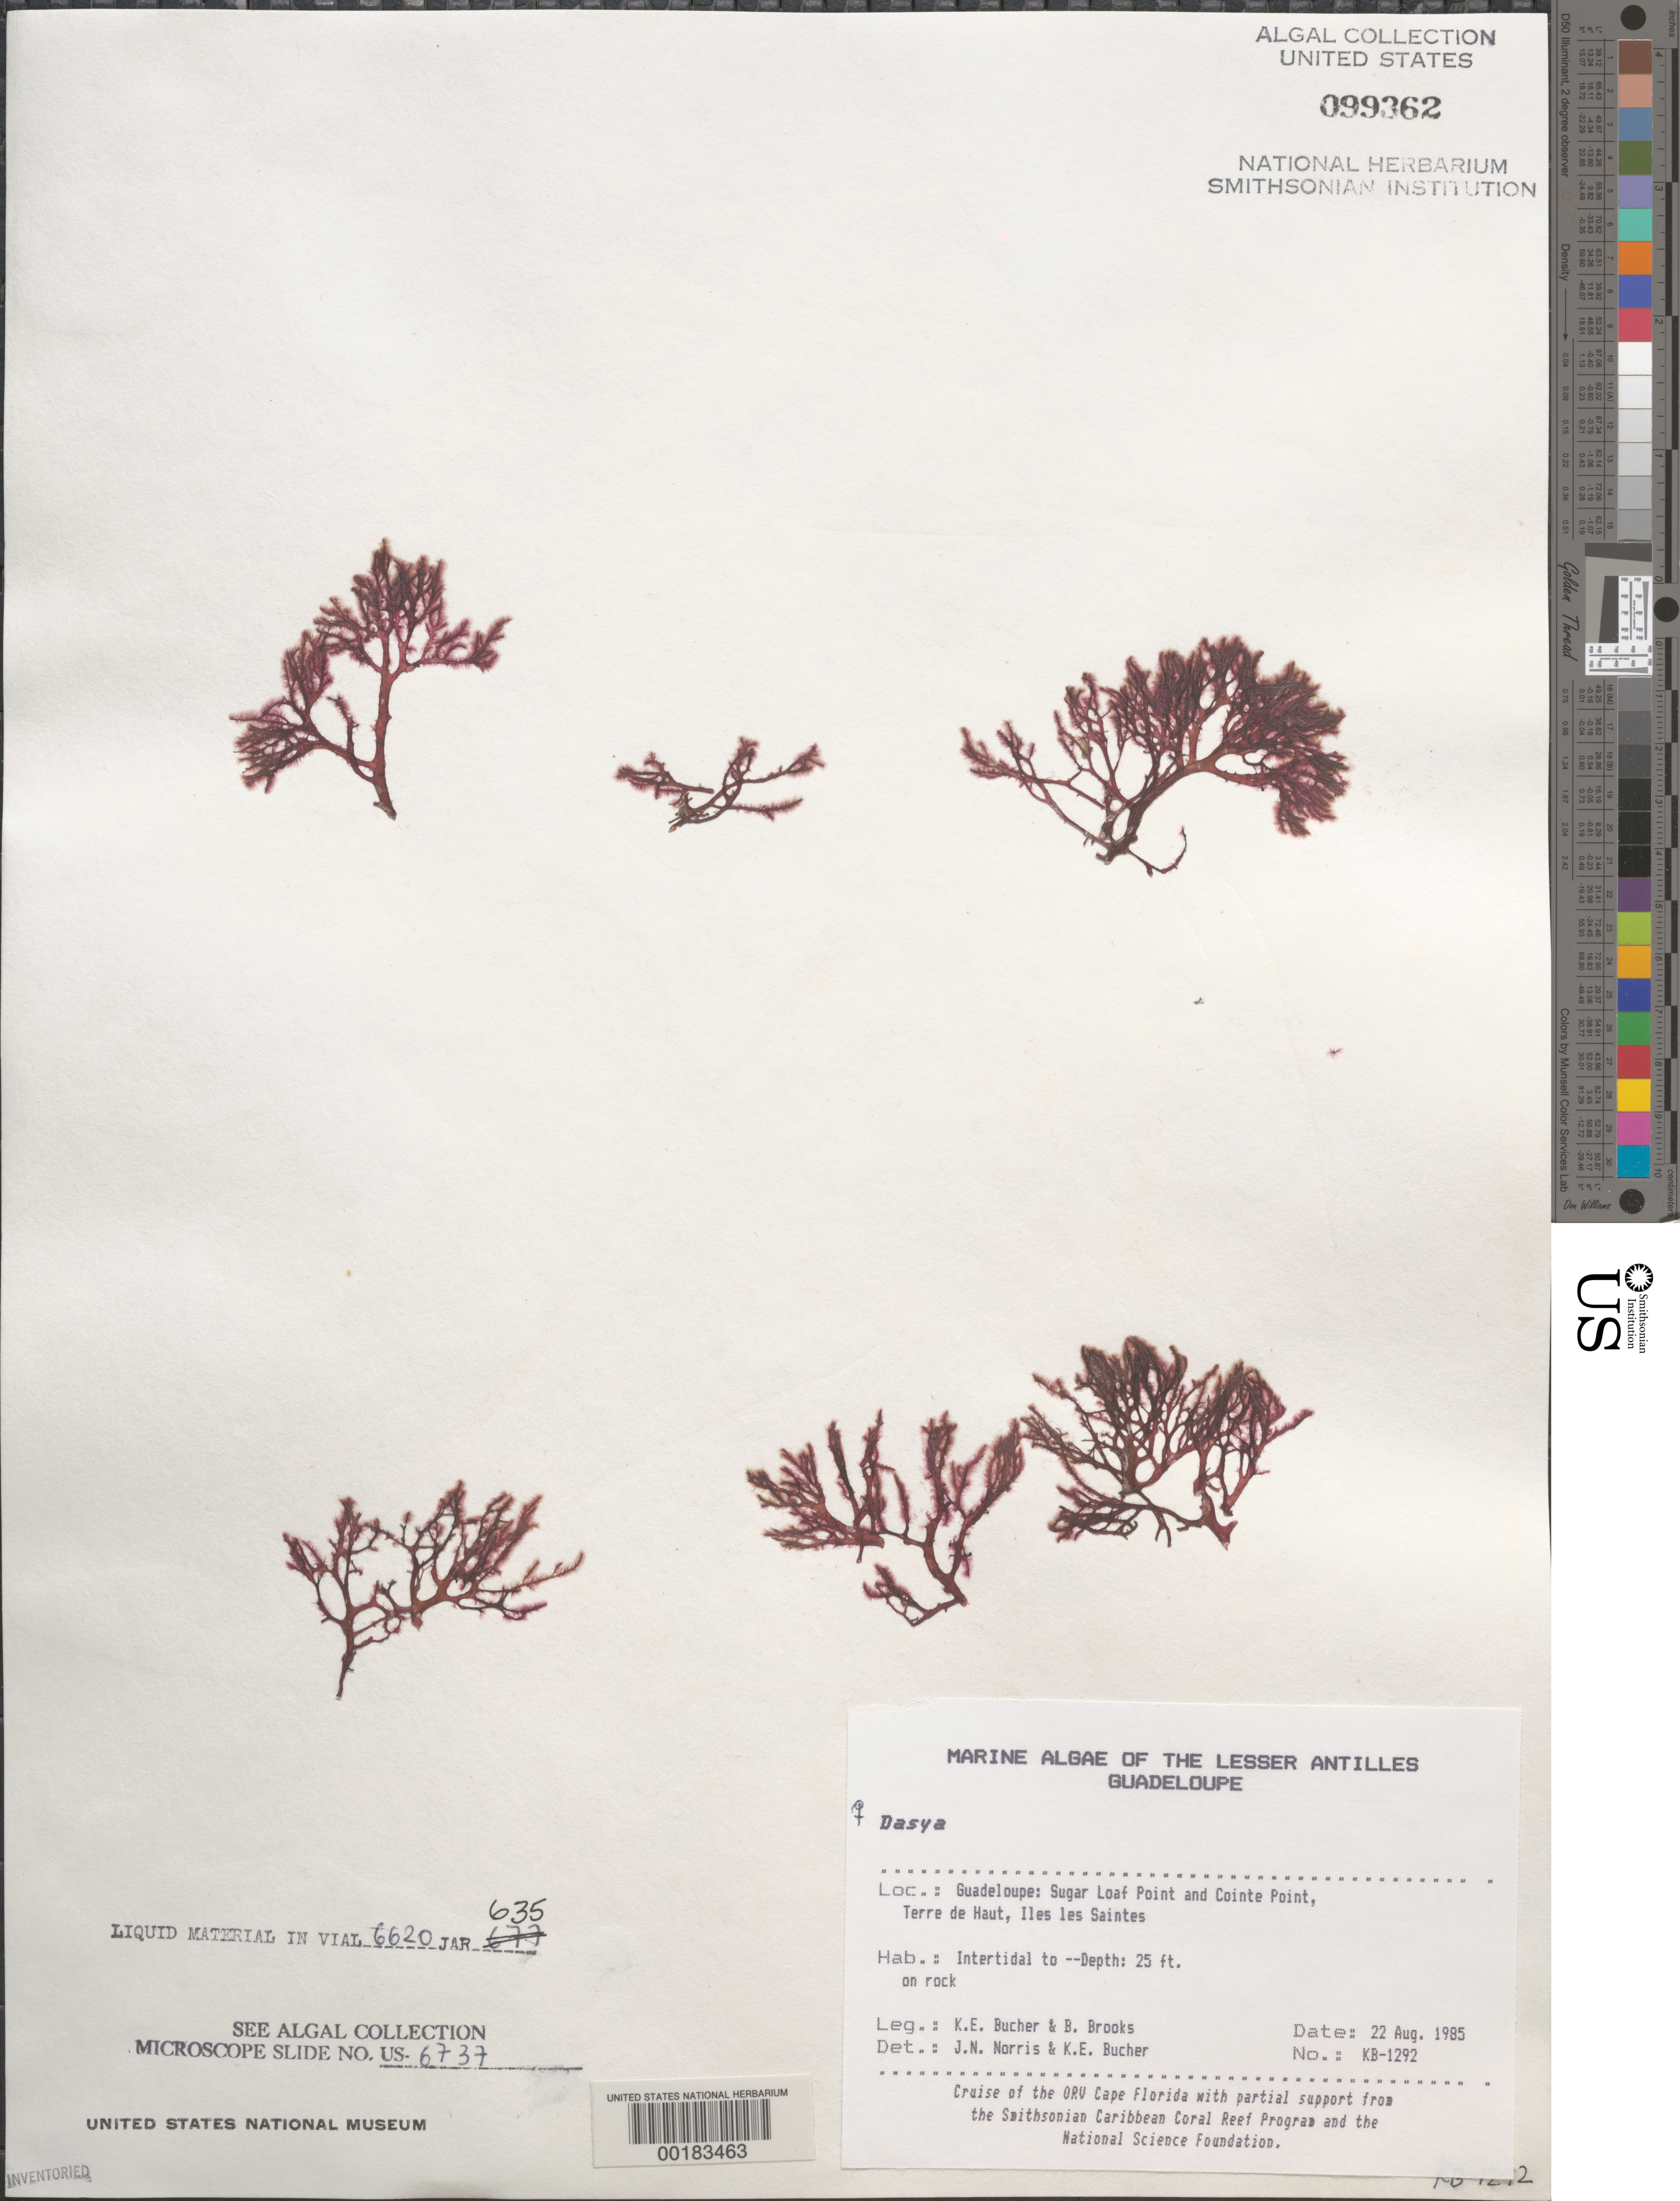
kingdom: Plantae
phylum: Rhodophyta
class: Florideophyceae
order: Ceramiales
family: Dasyaceae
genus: Dasya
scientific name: Dasya sp.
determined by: Norris, J. N.; Bucher, K. E.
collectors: K. E. Bucher & B. Brooks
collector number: Kb-1292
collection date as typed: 22 Aug 1985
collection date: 1985-08-22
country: Guadeloupe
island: Iles des Saintes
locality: Sugar Loaf Point and Cointe Point, Terre de Haut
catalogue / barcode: US 99362